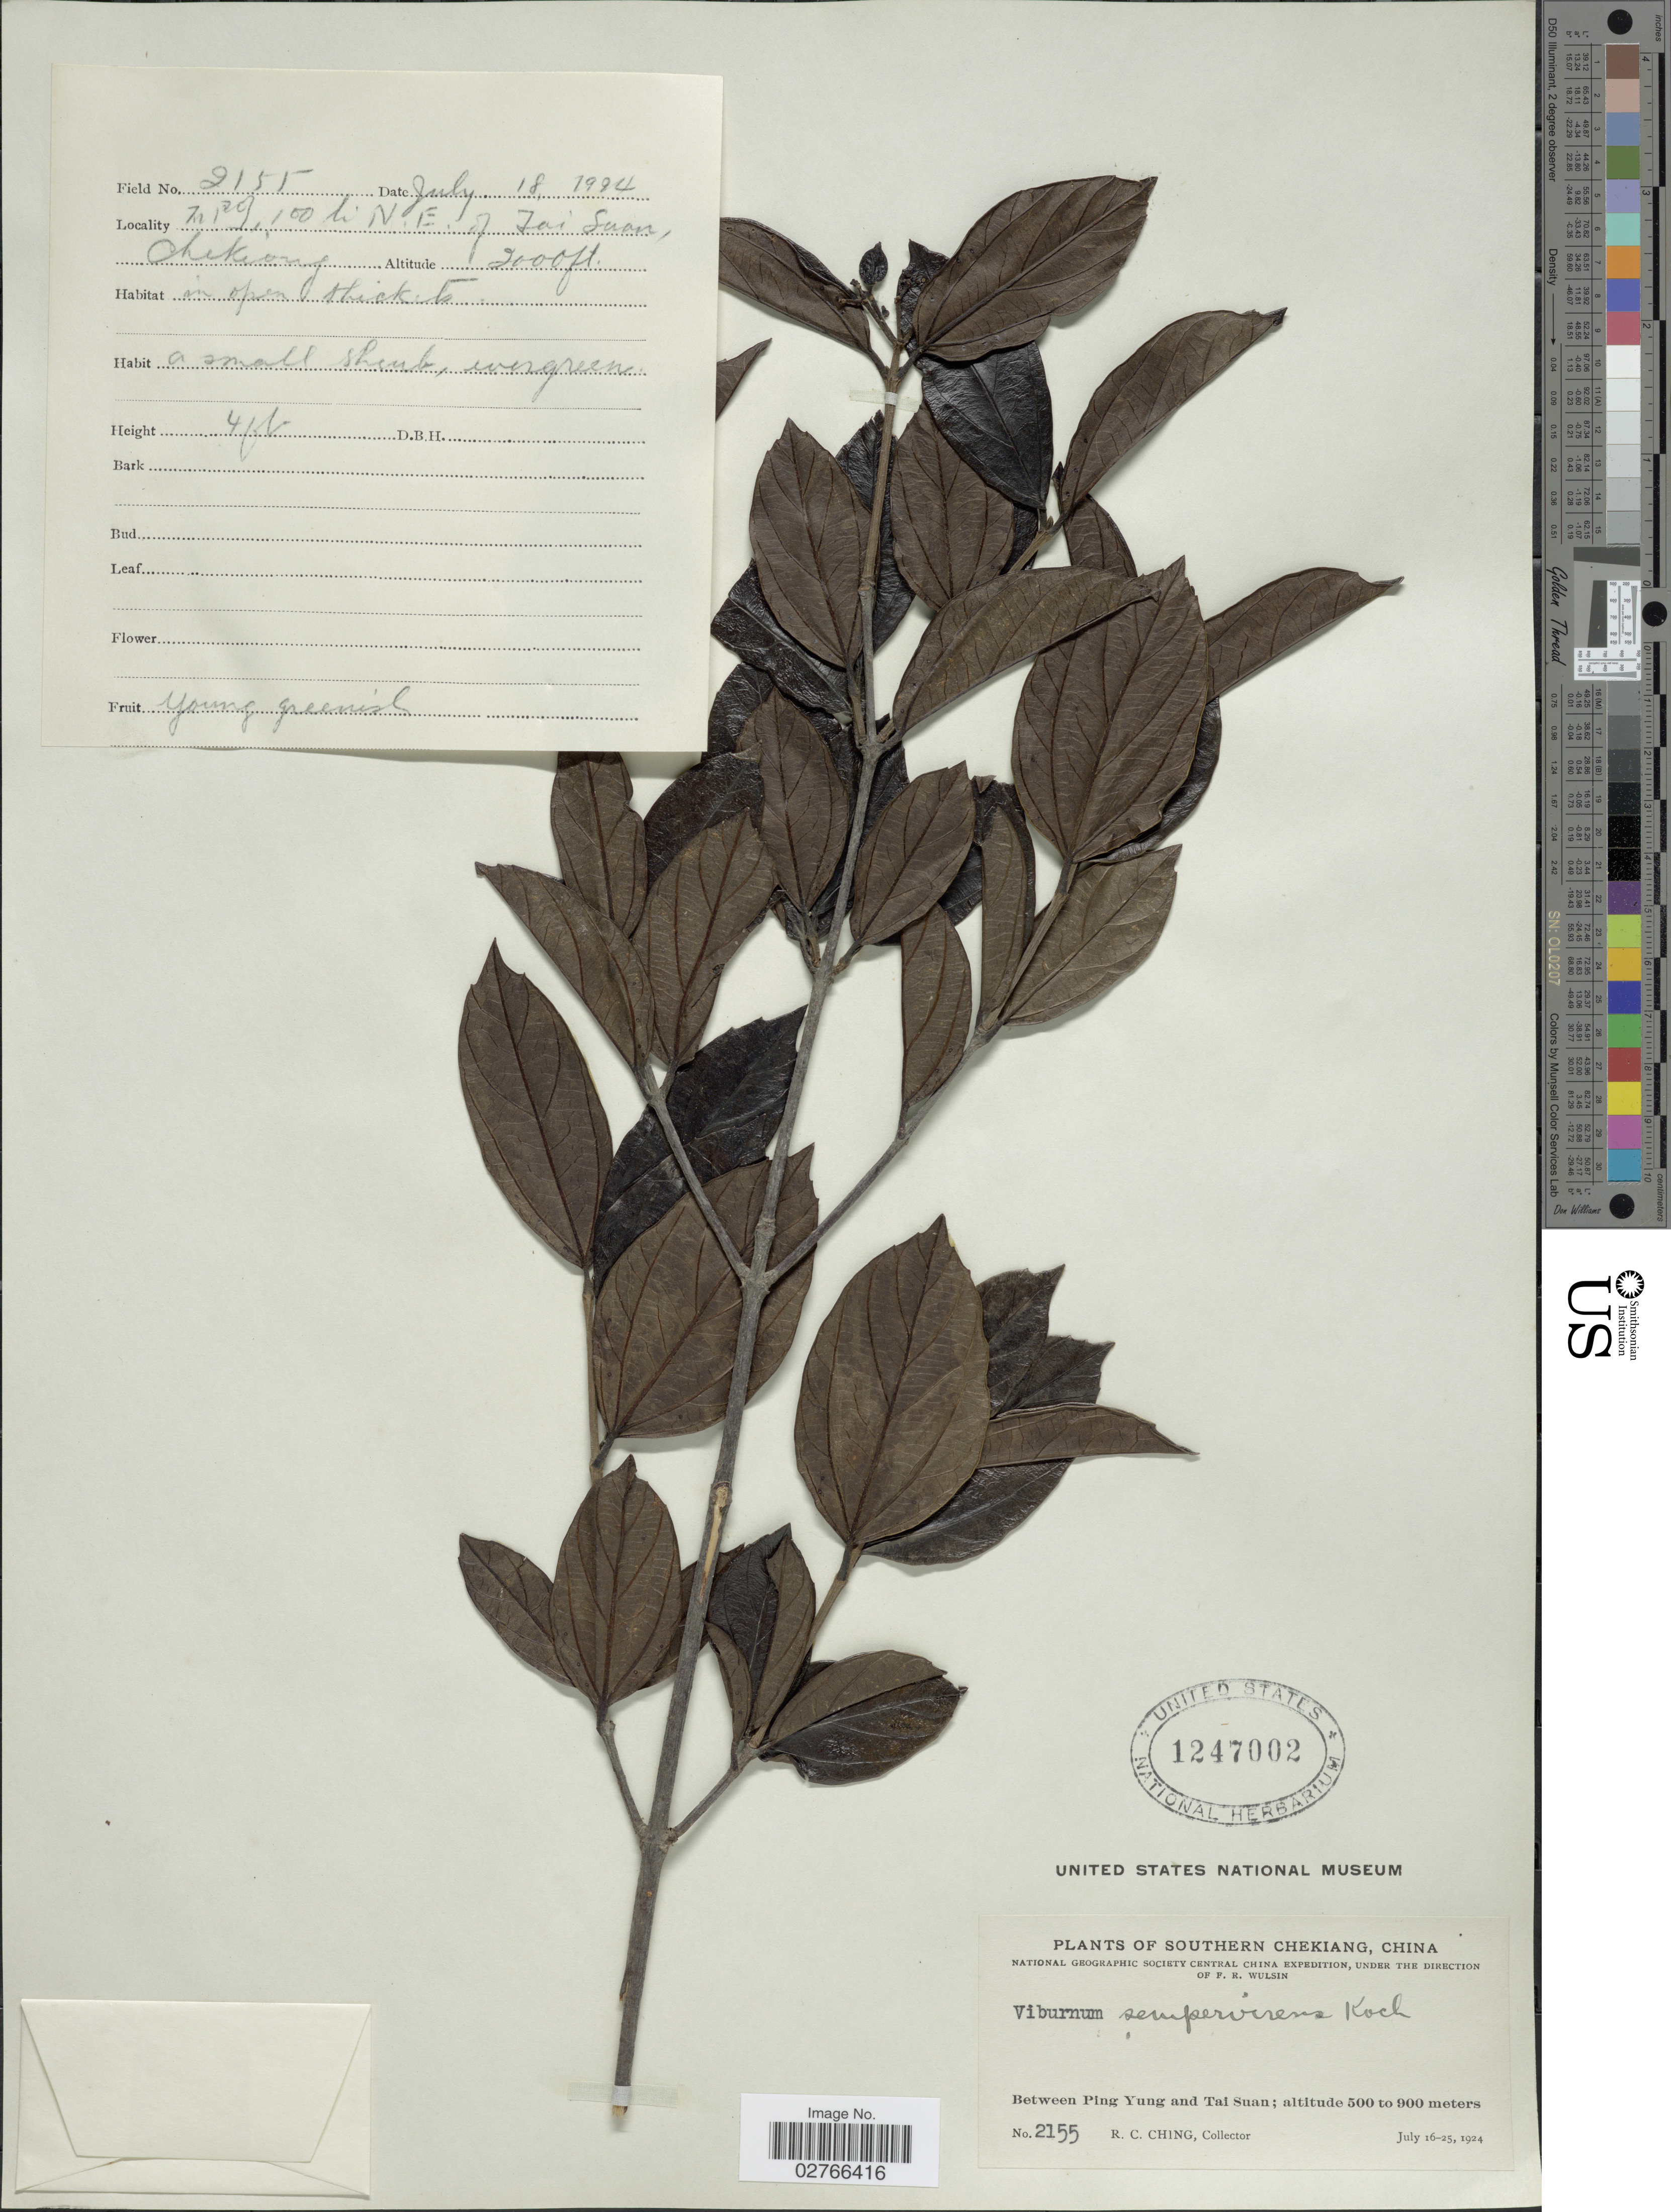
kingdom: Plantae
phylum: Tracheophyta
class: Magnoliopsida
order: Dipsacales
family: Viburnaceae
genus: Viburnum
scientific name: Viburnum sempervirens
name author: K. Koch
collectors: R. C. Ching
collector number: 2155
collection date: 1924-07-18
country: China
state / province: Zhejiang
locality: Southern Chekiang, Between Ping Yung and Tai Suan. 100 mi N.E. of Tai Suan.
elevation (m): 500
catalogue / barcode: US 1247002